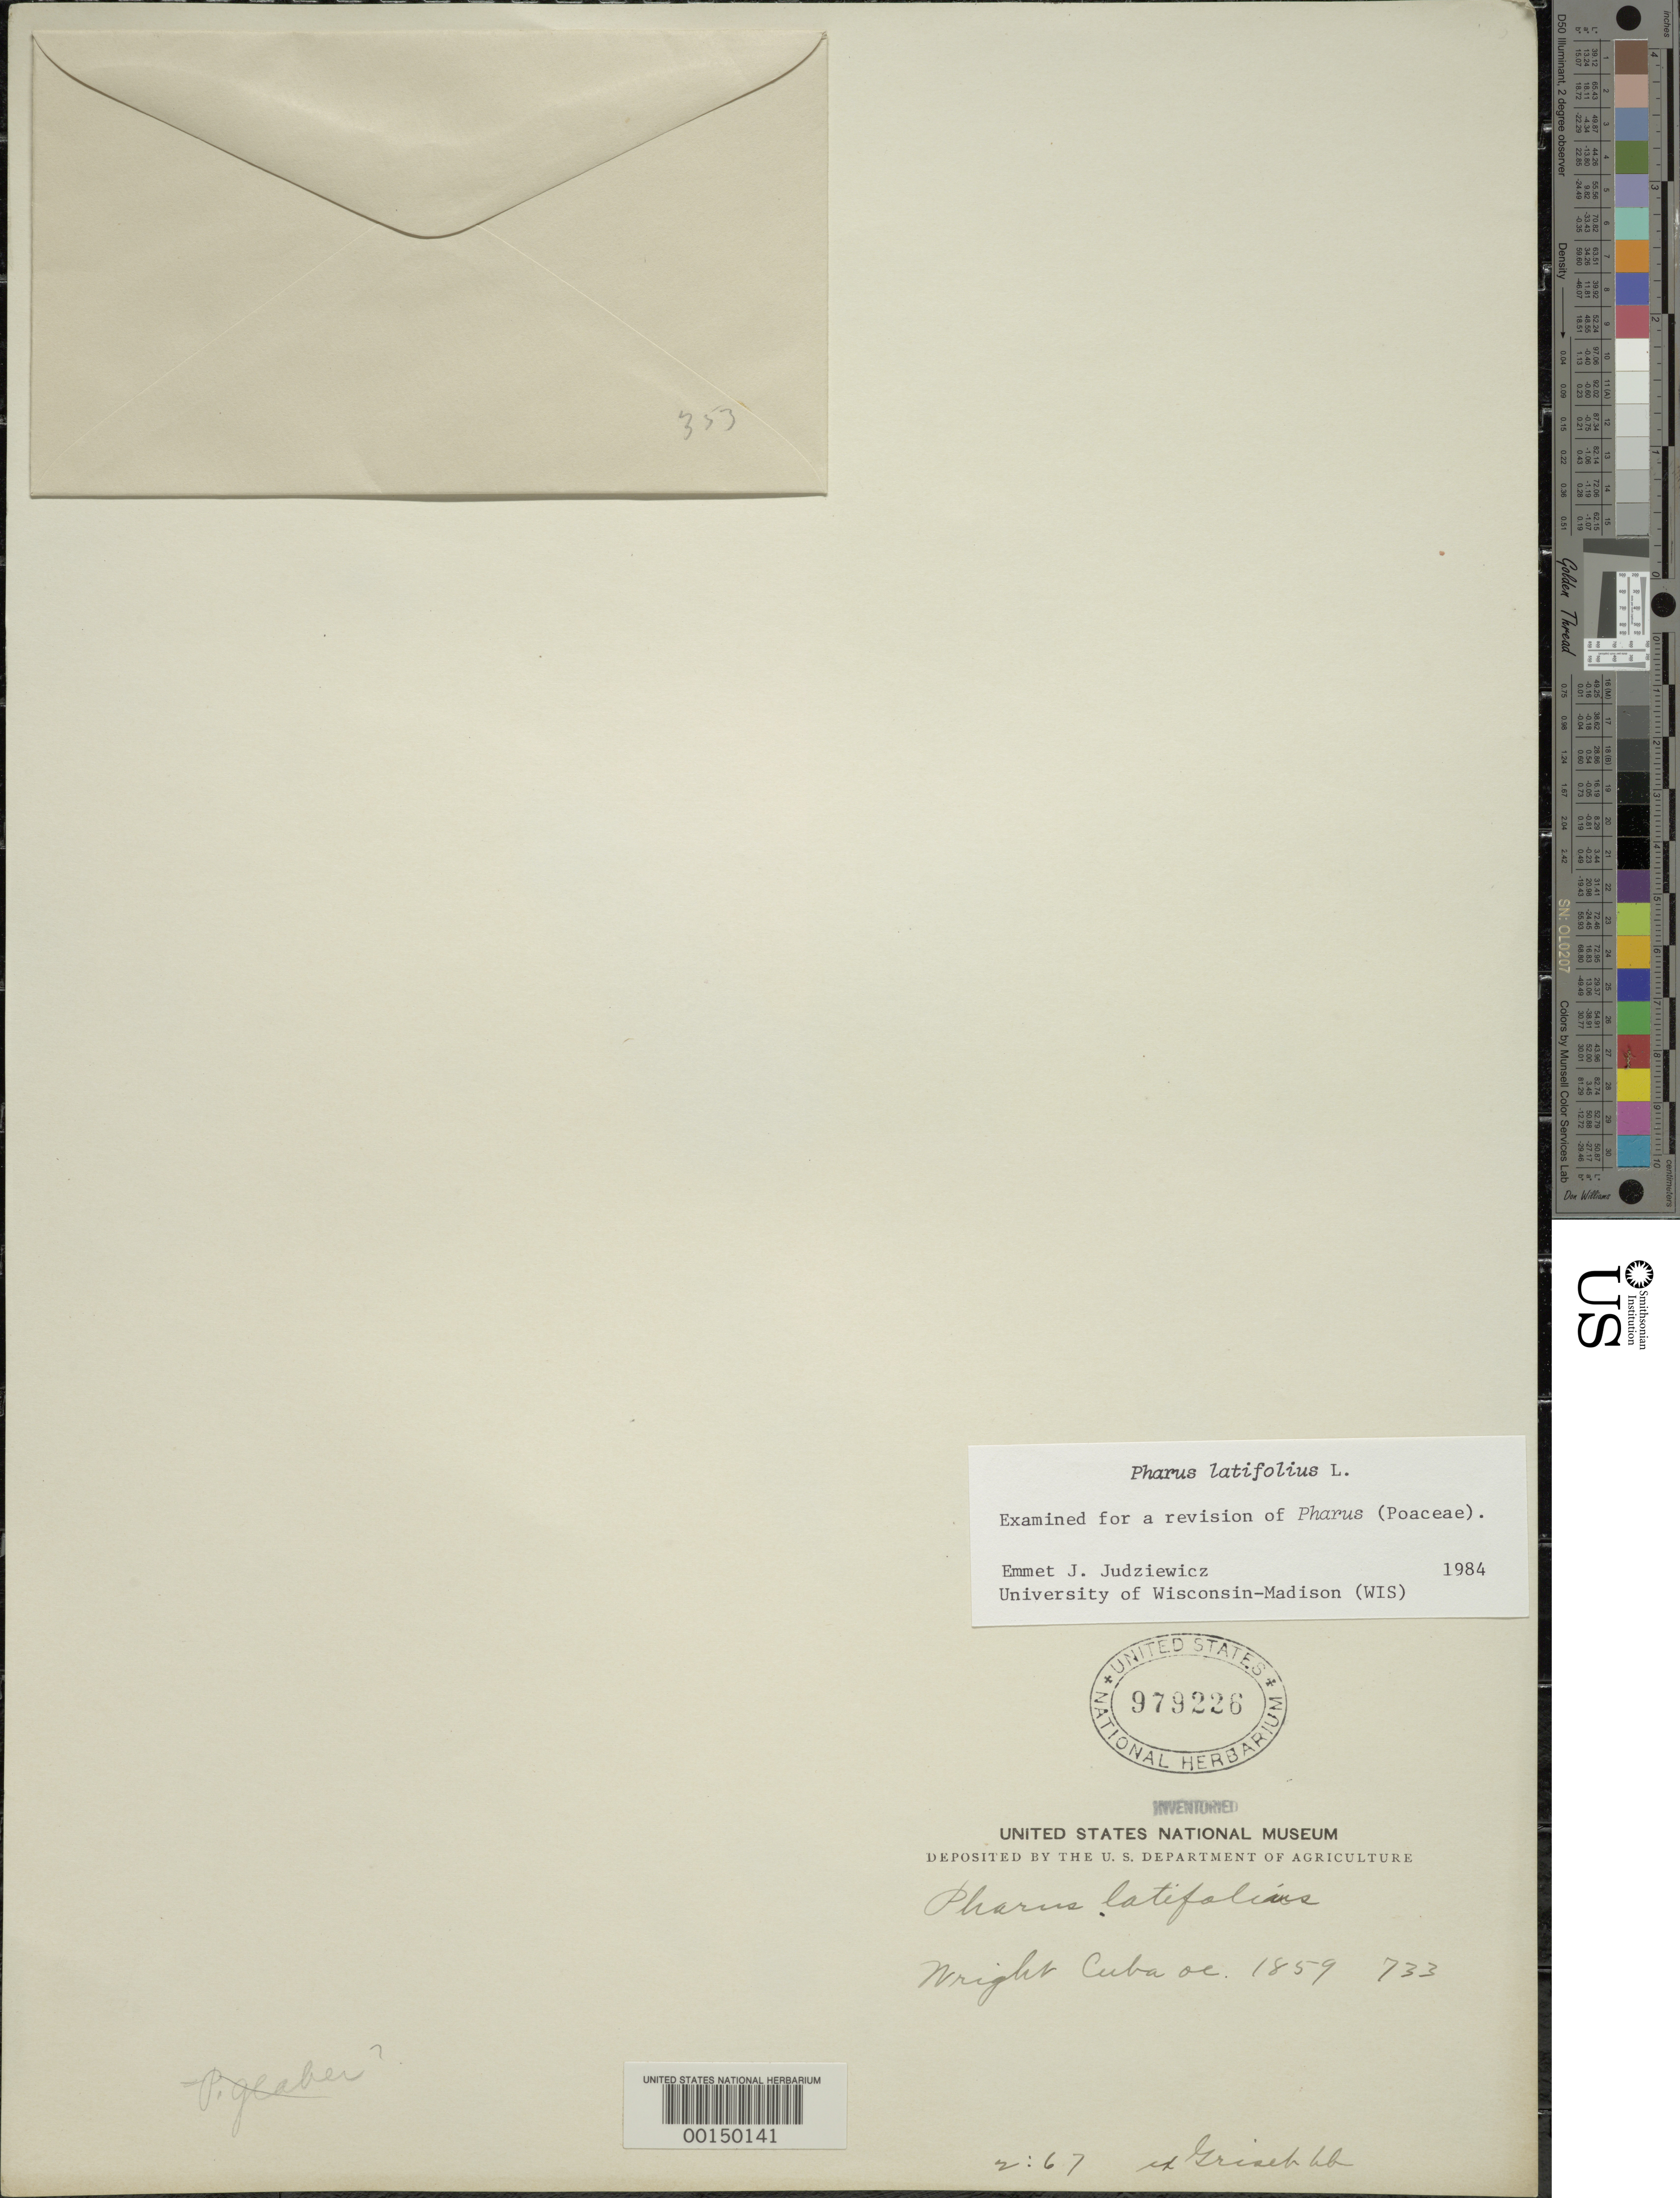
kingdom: Plantae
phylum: Tracheophyta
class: Liliopsida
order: Poales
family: Poaceae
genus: Pharus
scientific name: Pharus latifolius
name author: L.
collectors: C. Wright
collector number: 733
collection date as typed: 1859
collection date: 1859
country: Cuba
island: Greater Antilles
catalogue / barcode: US 979226